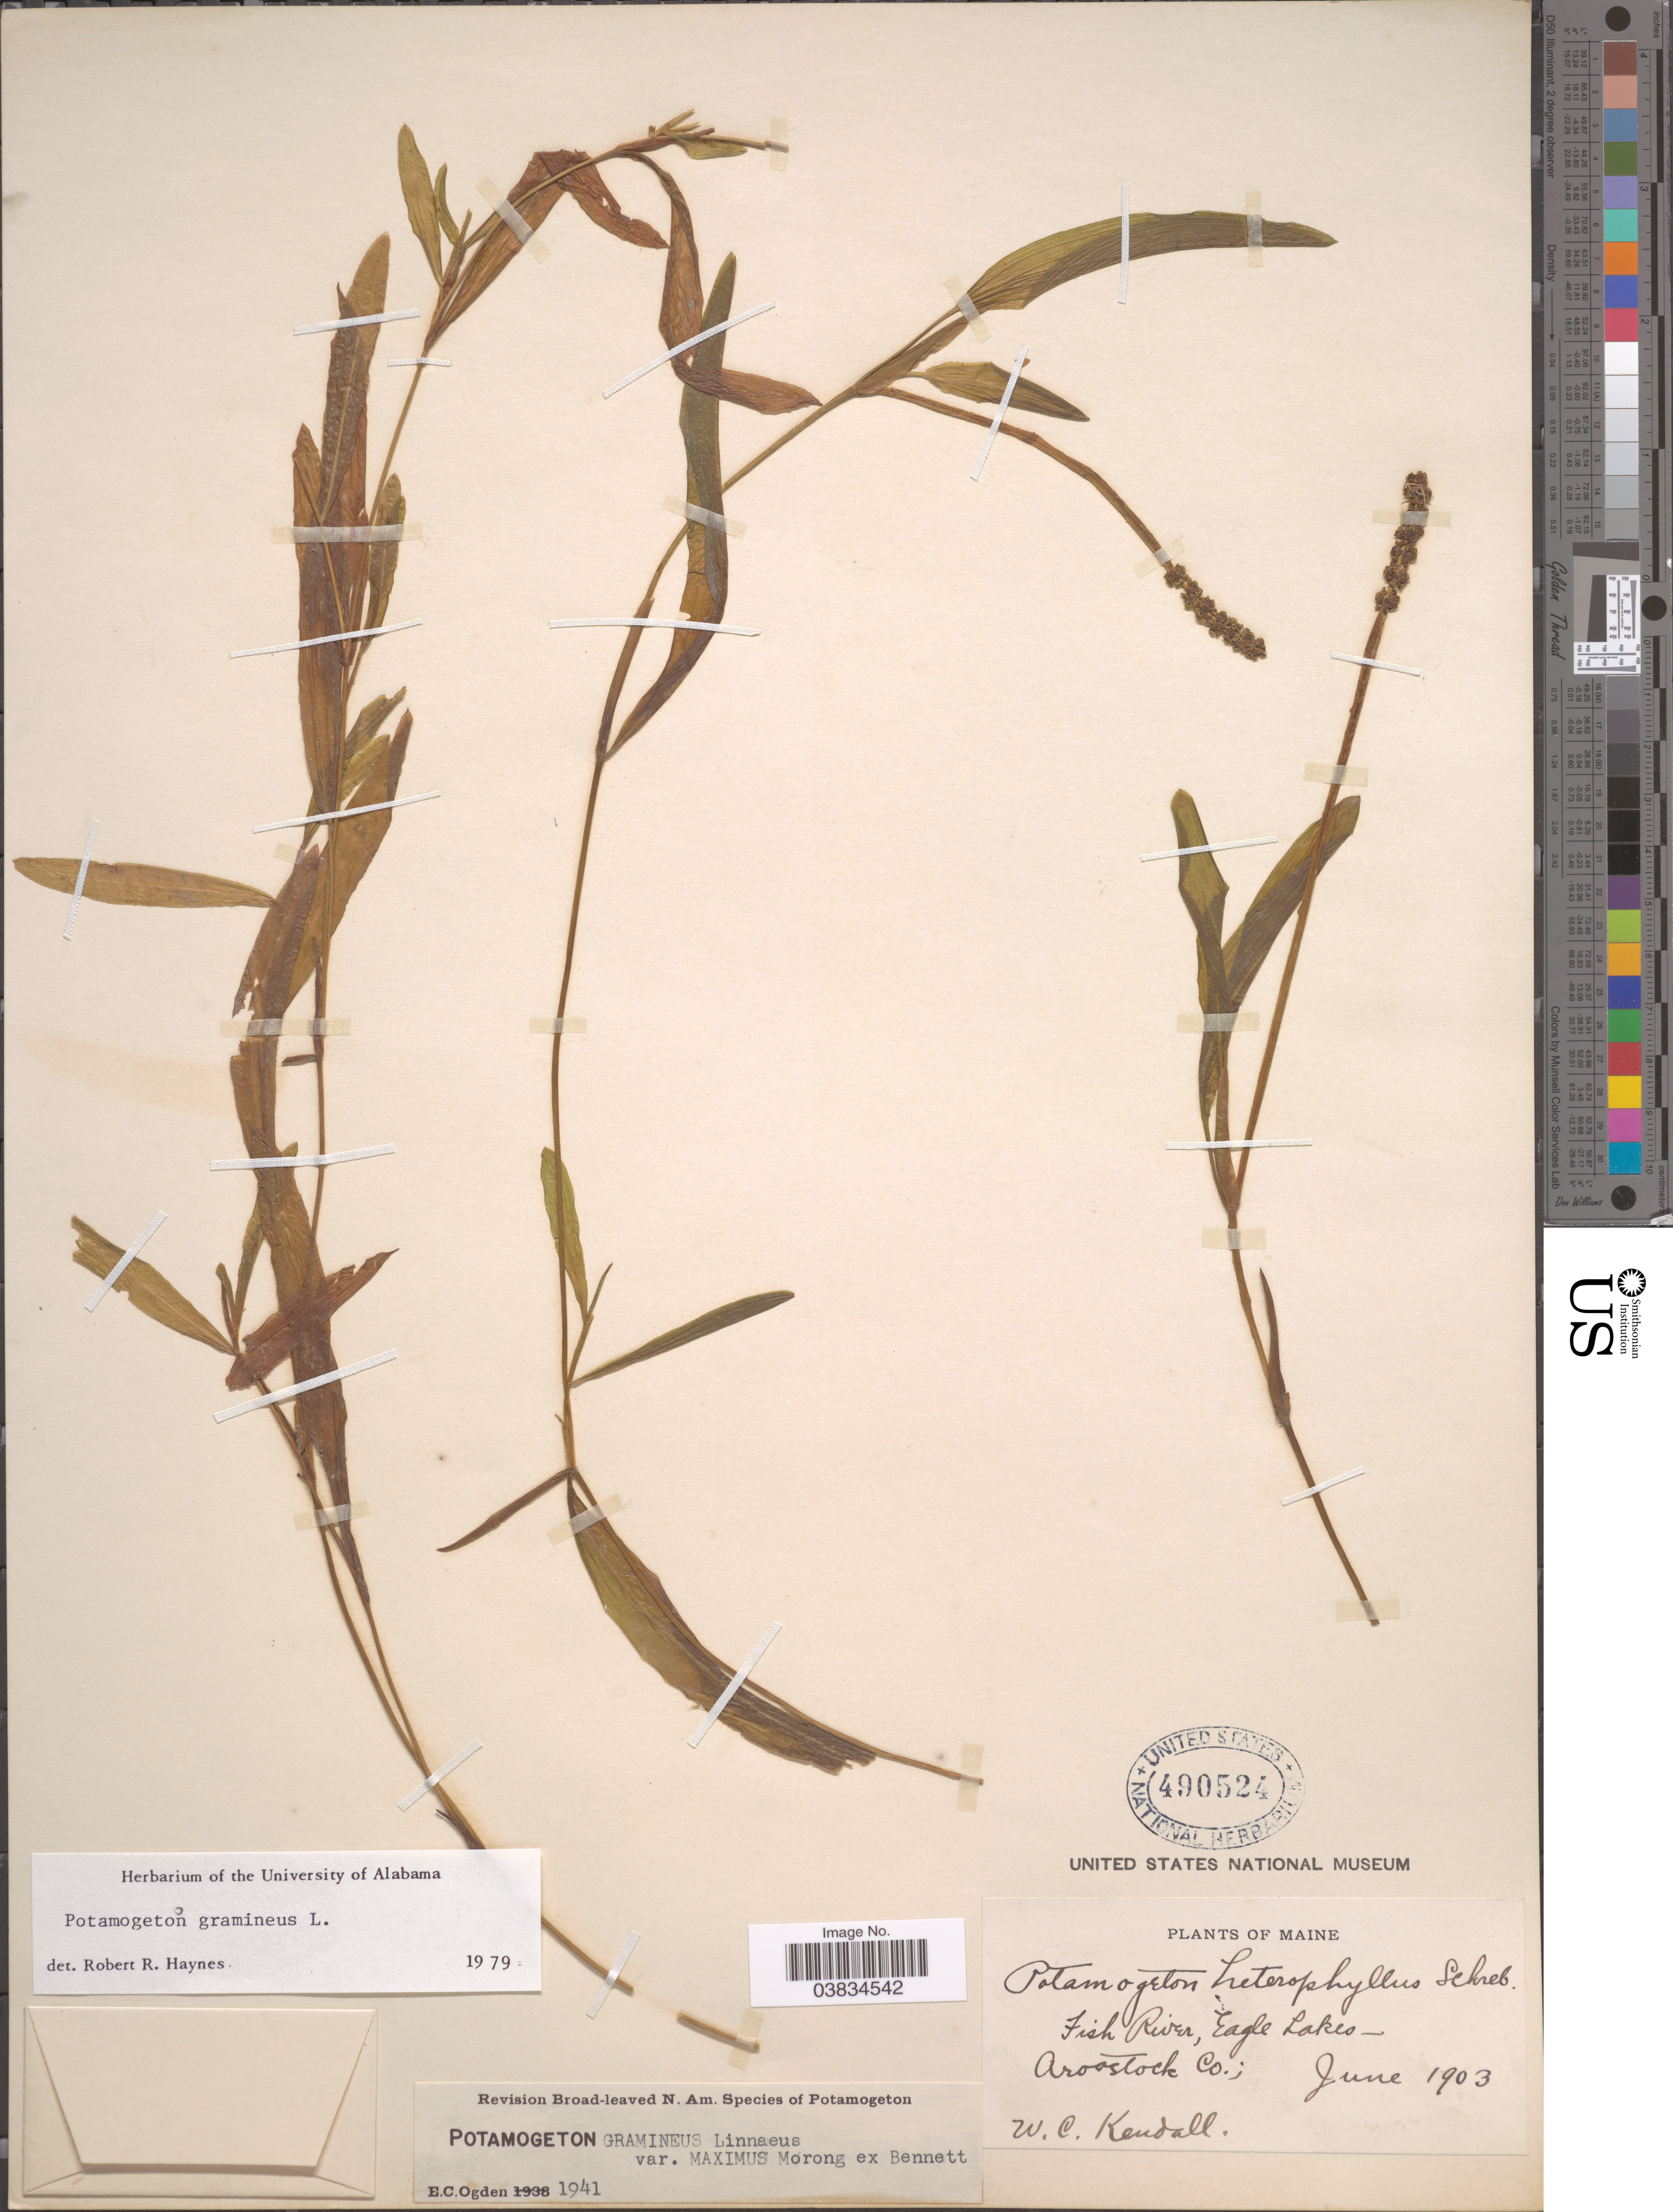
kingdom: Plantae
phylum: Tracheophyta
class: Liliopsida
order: Alismatales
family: Potamogetonaceae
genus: Potamogeton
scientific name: Potamogeton gramineus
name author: L.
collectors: W. Kendall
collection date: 1903-06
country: United States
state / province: Maine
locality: Fish River, Eagle Lakes, Aroostock Co.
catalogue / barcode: US 490524